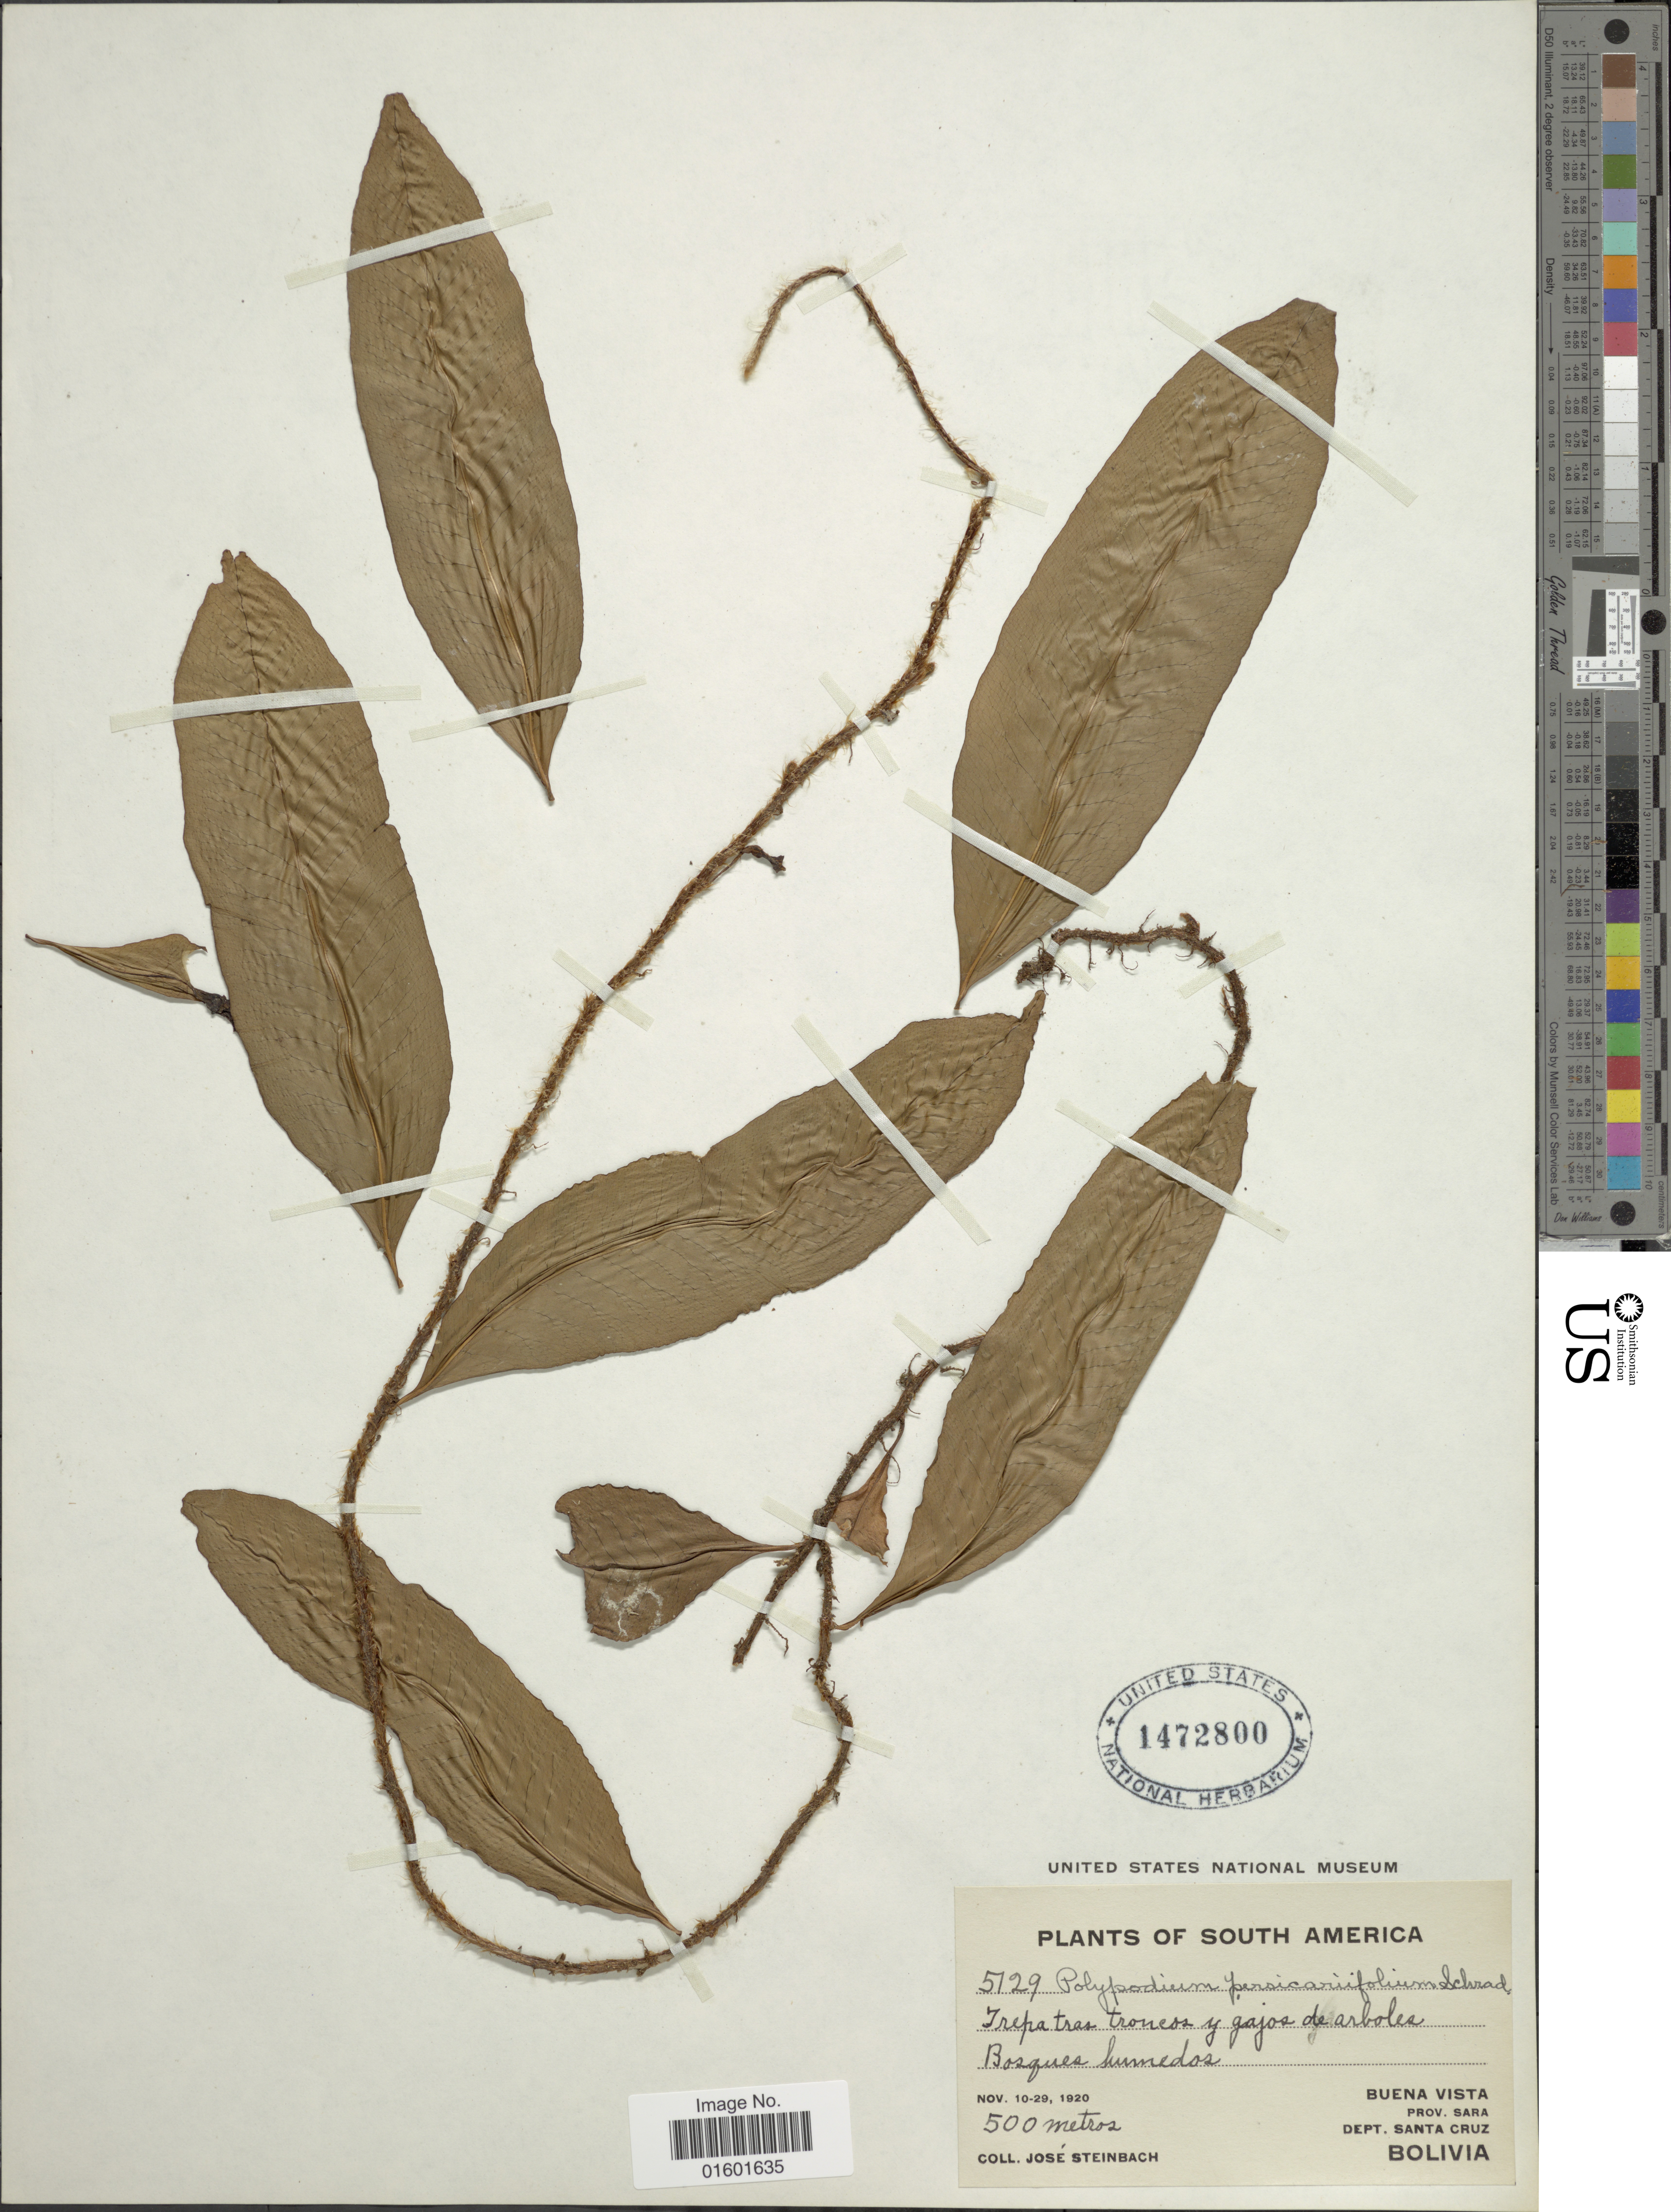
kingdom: Plantae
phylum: Tracheophyta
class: Polypodiopsida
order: Polypodiales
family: Polypodiaceae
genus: Microgramma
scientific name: Microgramma persicariifolia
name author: (Schrad.) C. Presl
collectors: J. Steinbach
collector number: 5129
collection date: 1920-11-10/1920-11-29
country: Bolivia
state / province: Santa Cruz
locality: Trepa tras troneos y gajos de arboles Bosques humedos, Buena Vista, Prov. Sara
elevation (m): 500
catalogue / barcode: US 1472800